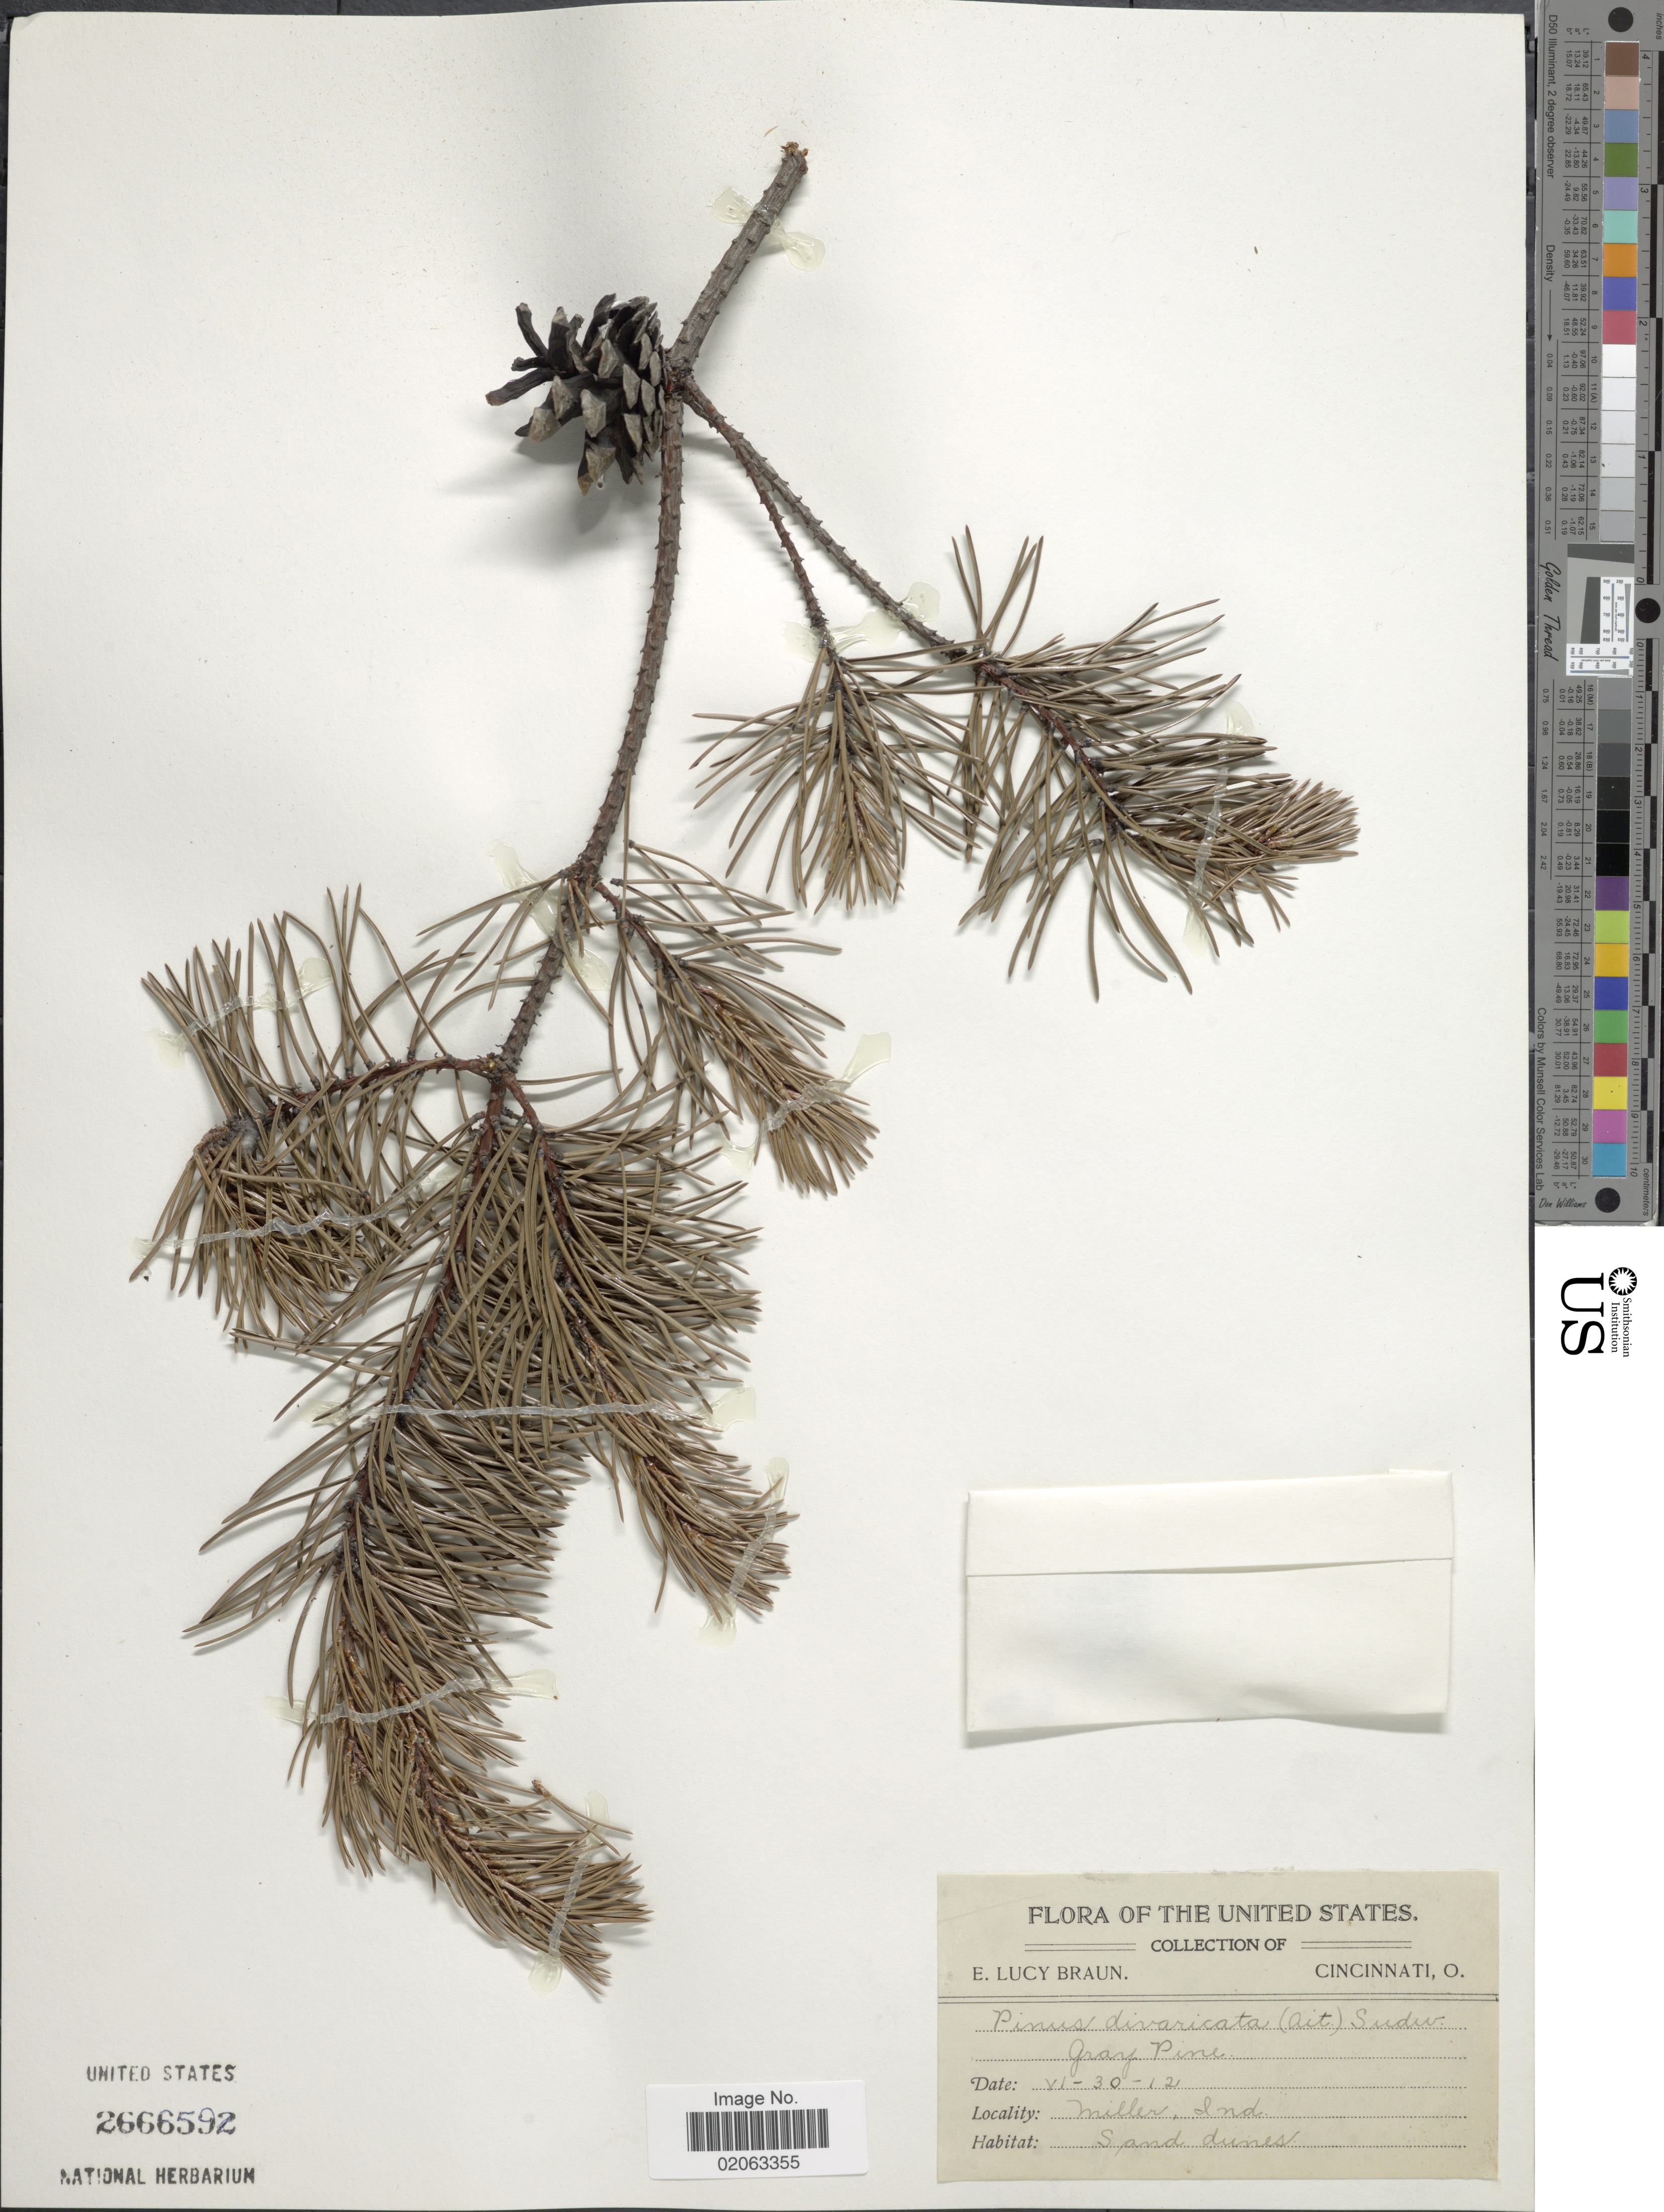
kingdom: Plantae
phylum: Tracheophyta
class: Pinopsida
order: Pinales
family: Pinaceae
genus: Pinus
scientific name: Pinus banksiana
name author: Lamb.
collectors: E. L. Braun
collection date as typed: Transcribed d/m/y: 30/6/12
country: United States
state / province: Indiana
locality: Miller, Sand dunes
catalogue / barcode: US 2666592